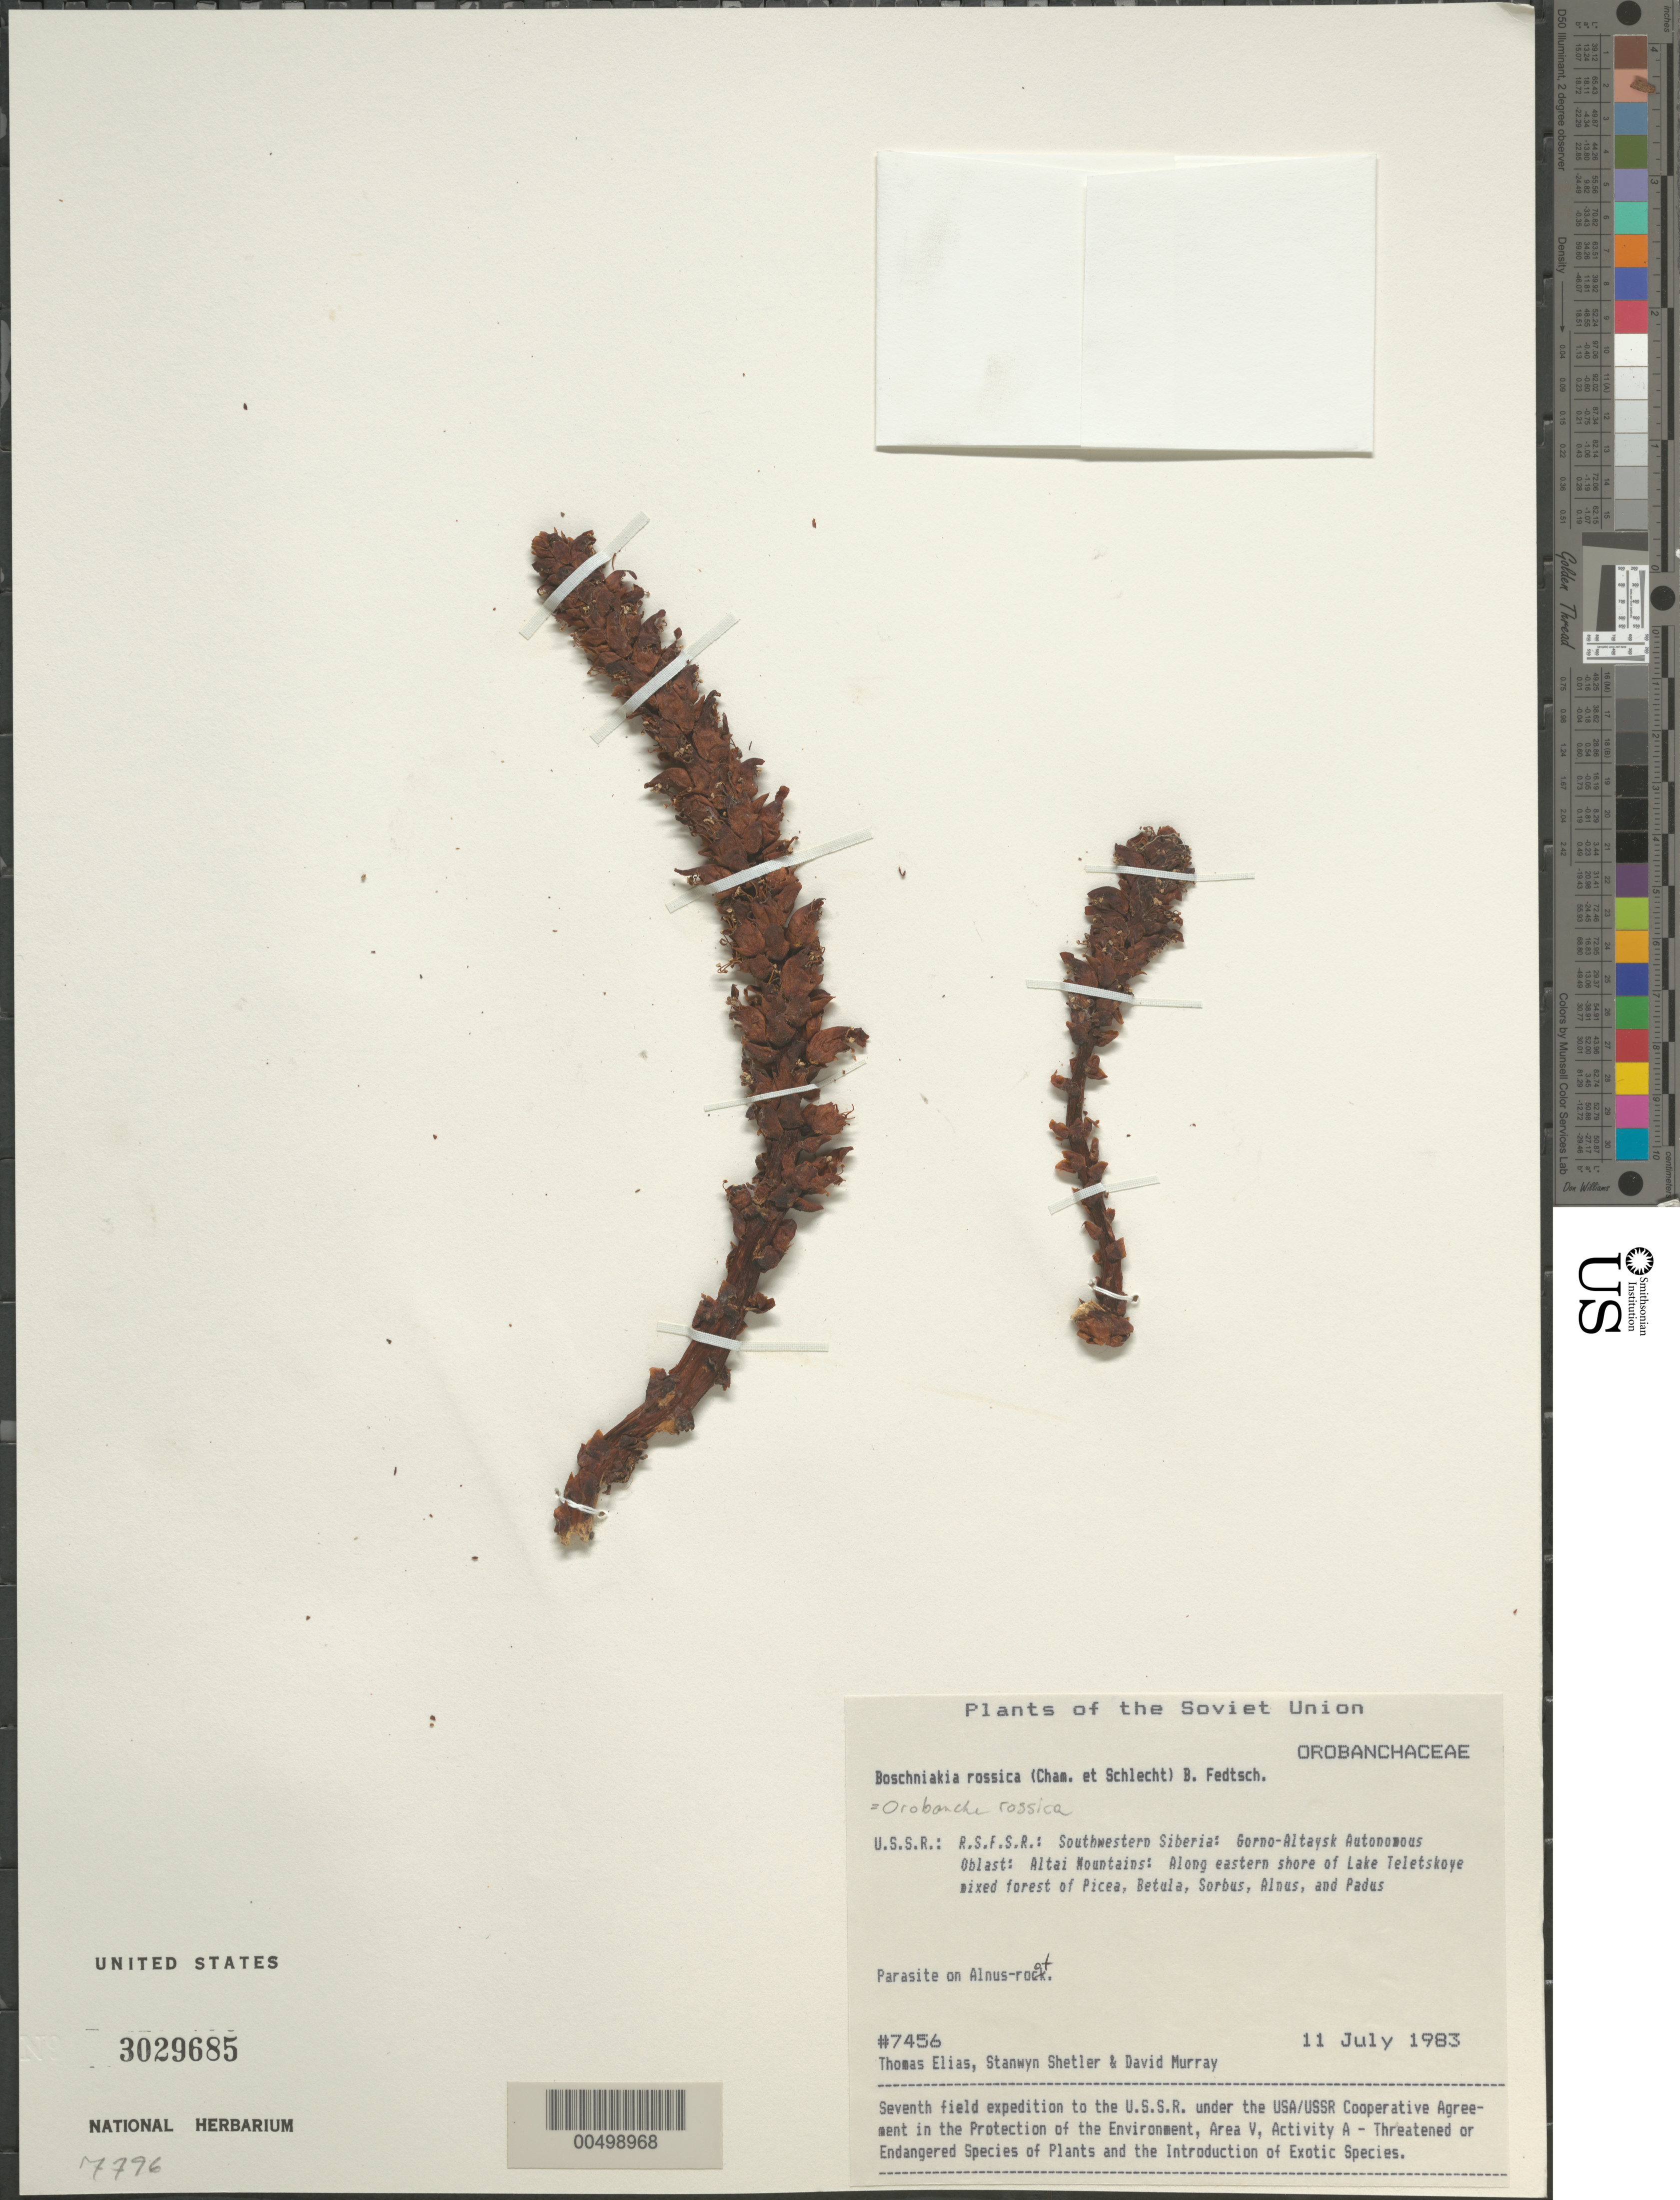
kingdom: Plantae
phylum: Tracheophyta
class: Magnoliopsida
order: Lamiales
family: Orobanchaceae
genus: Boschniakia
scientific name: Boschniakia rossica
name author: (Cham. & Schltdl.) B. Fedtsch.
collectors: T. Elias, S. Shetler & D. F. Murray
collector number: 7456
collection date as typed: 11 Jul 1983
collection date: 1983-07-11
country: Russian Federation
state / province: Altai Republic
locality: Altai Mountains, along eastern shore of Lake Teletskoye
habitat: mixed forest of Picea. Betula, Sorbus, Alnus, and Padus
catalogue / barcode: US 3029685